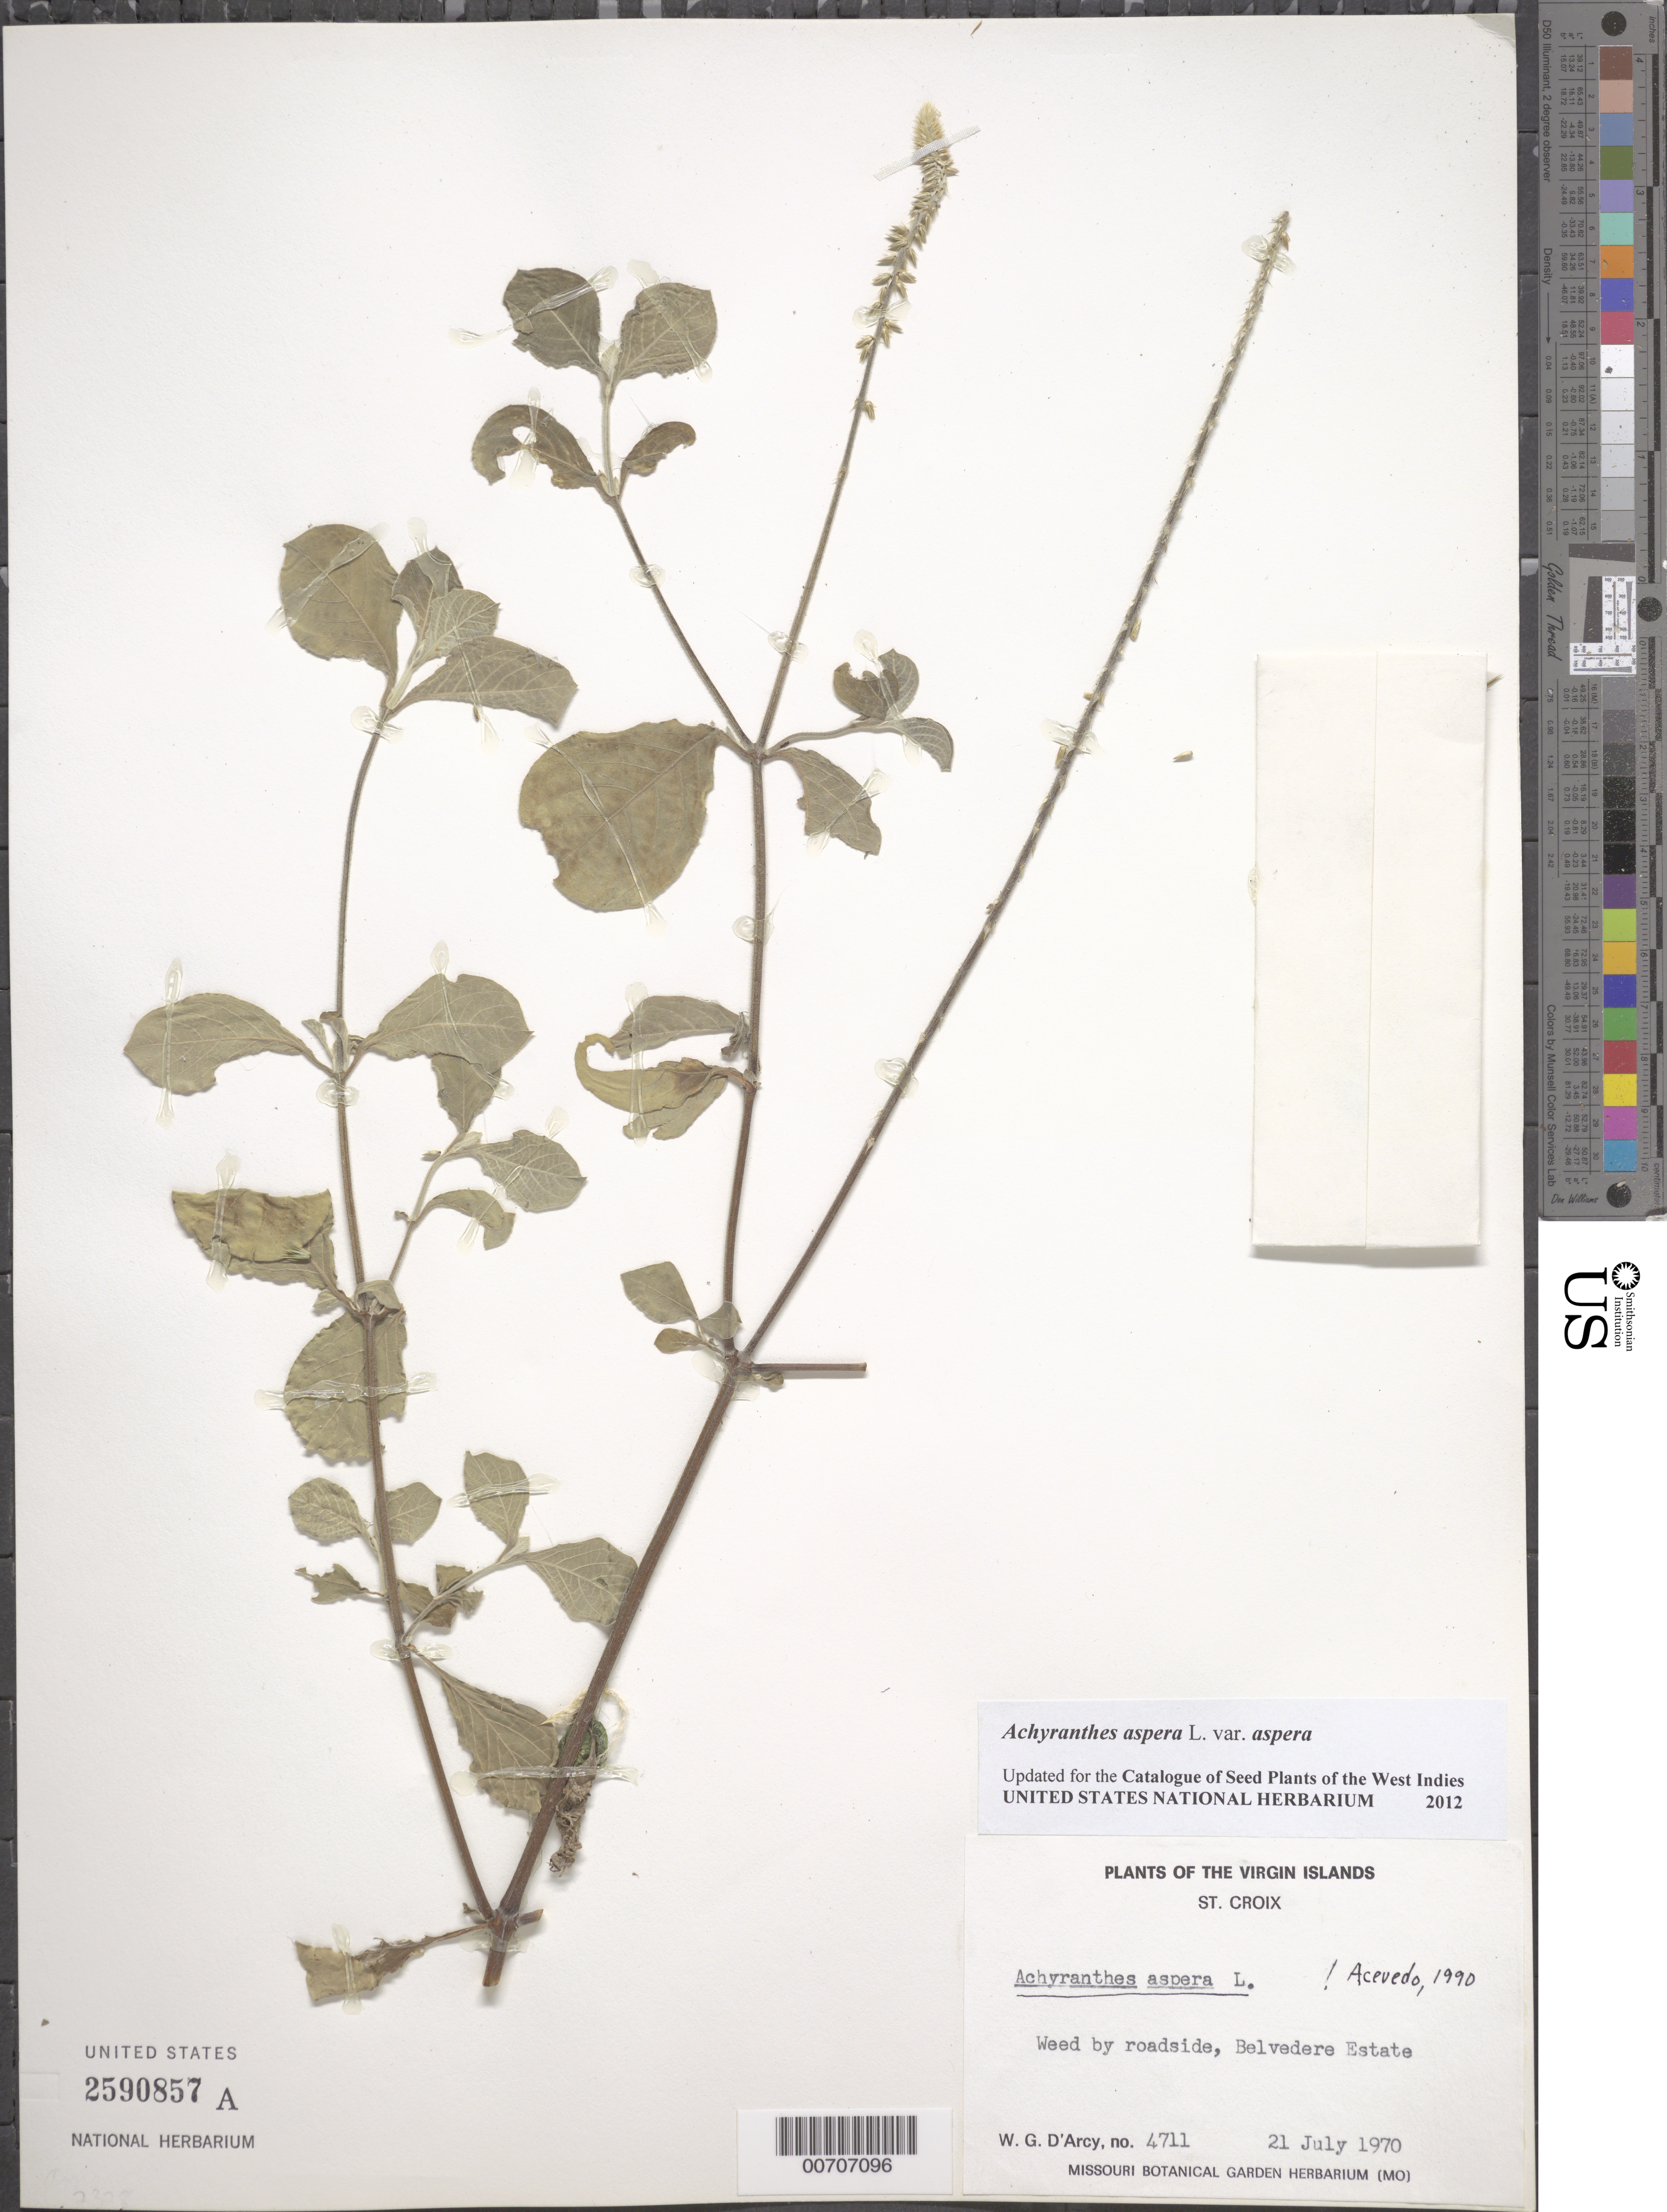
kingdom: Plantae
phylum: Tracheophyta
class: Magnoliopsida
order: Caryophyllales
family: Amaranthaceae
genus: Achyranthes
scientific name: Achyranthes aspera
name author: L.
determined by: Acevedo-Rodríguez, P., (BOT), Smithsonian Institution - National Museum of Natural History (UNITED STATES)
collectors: W. G. D'Arcy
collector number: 4711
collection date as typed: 21 Jul 1970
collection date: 1970-07-21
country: U.S. Virgin Islands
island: St. Croix Island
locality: Belvedere Estate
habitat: Roadside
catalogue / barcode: US 2590857A